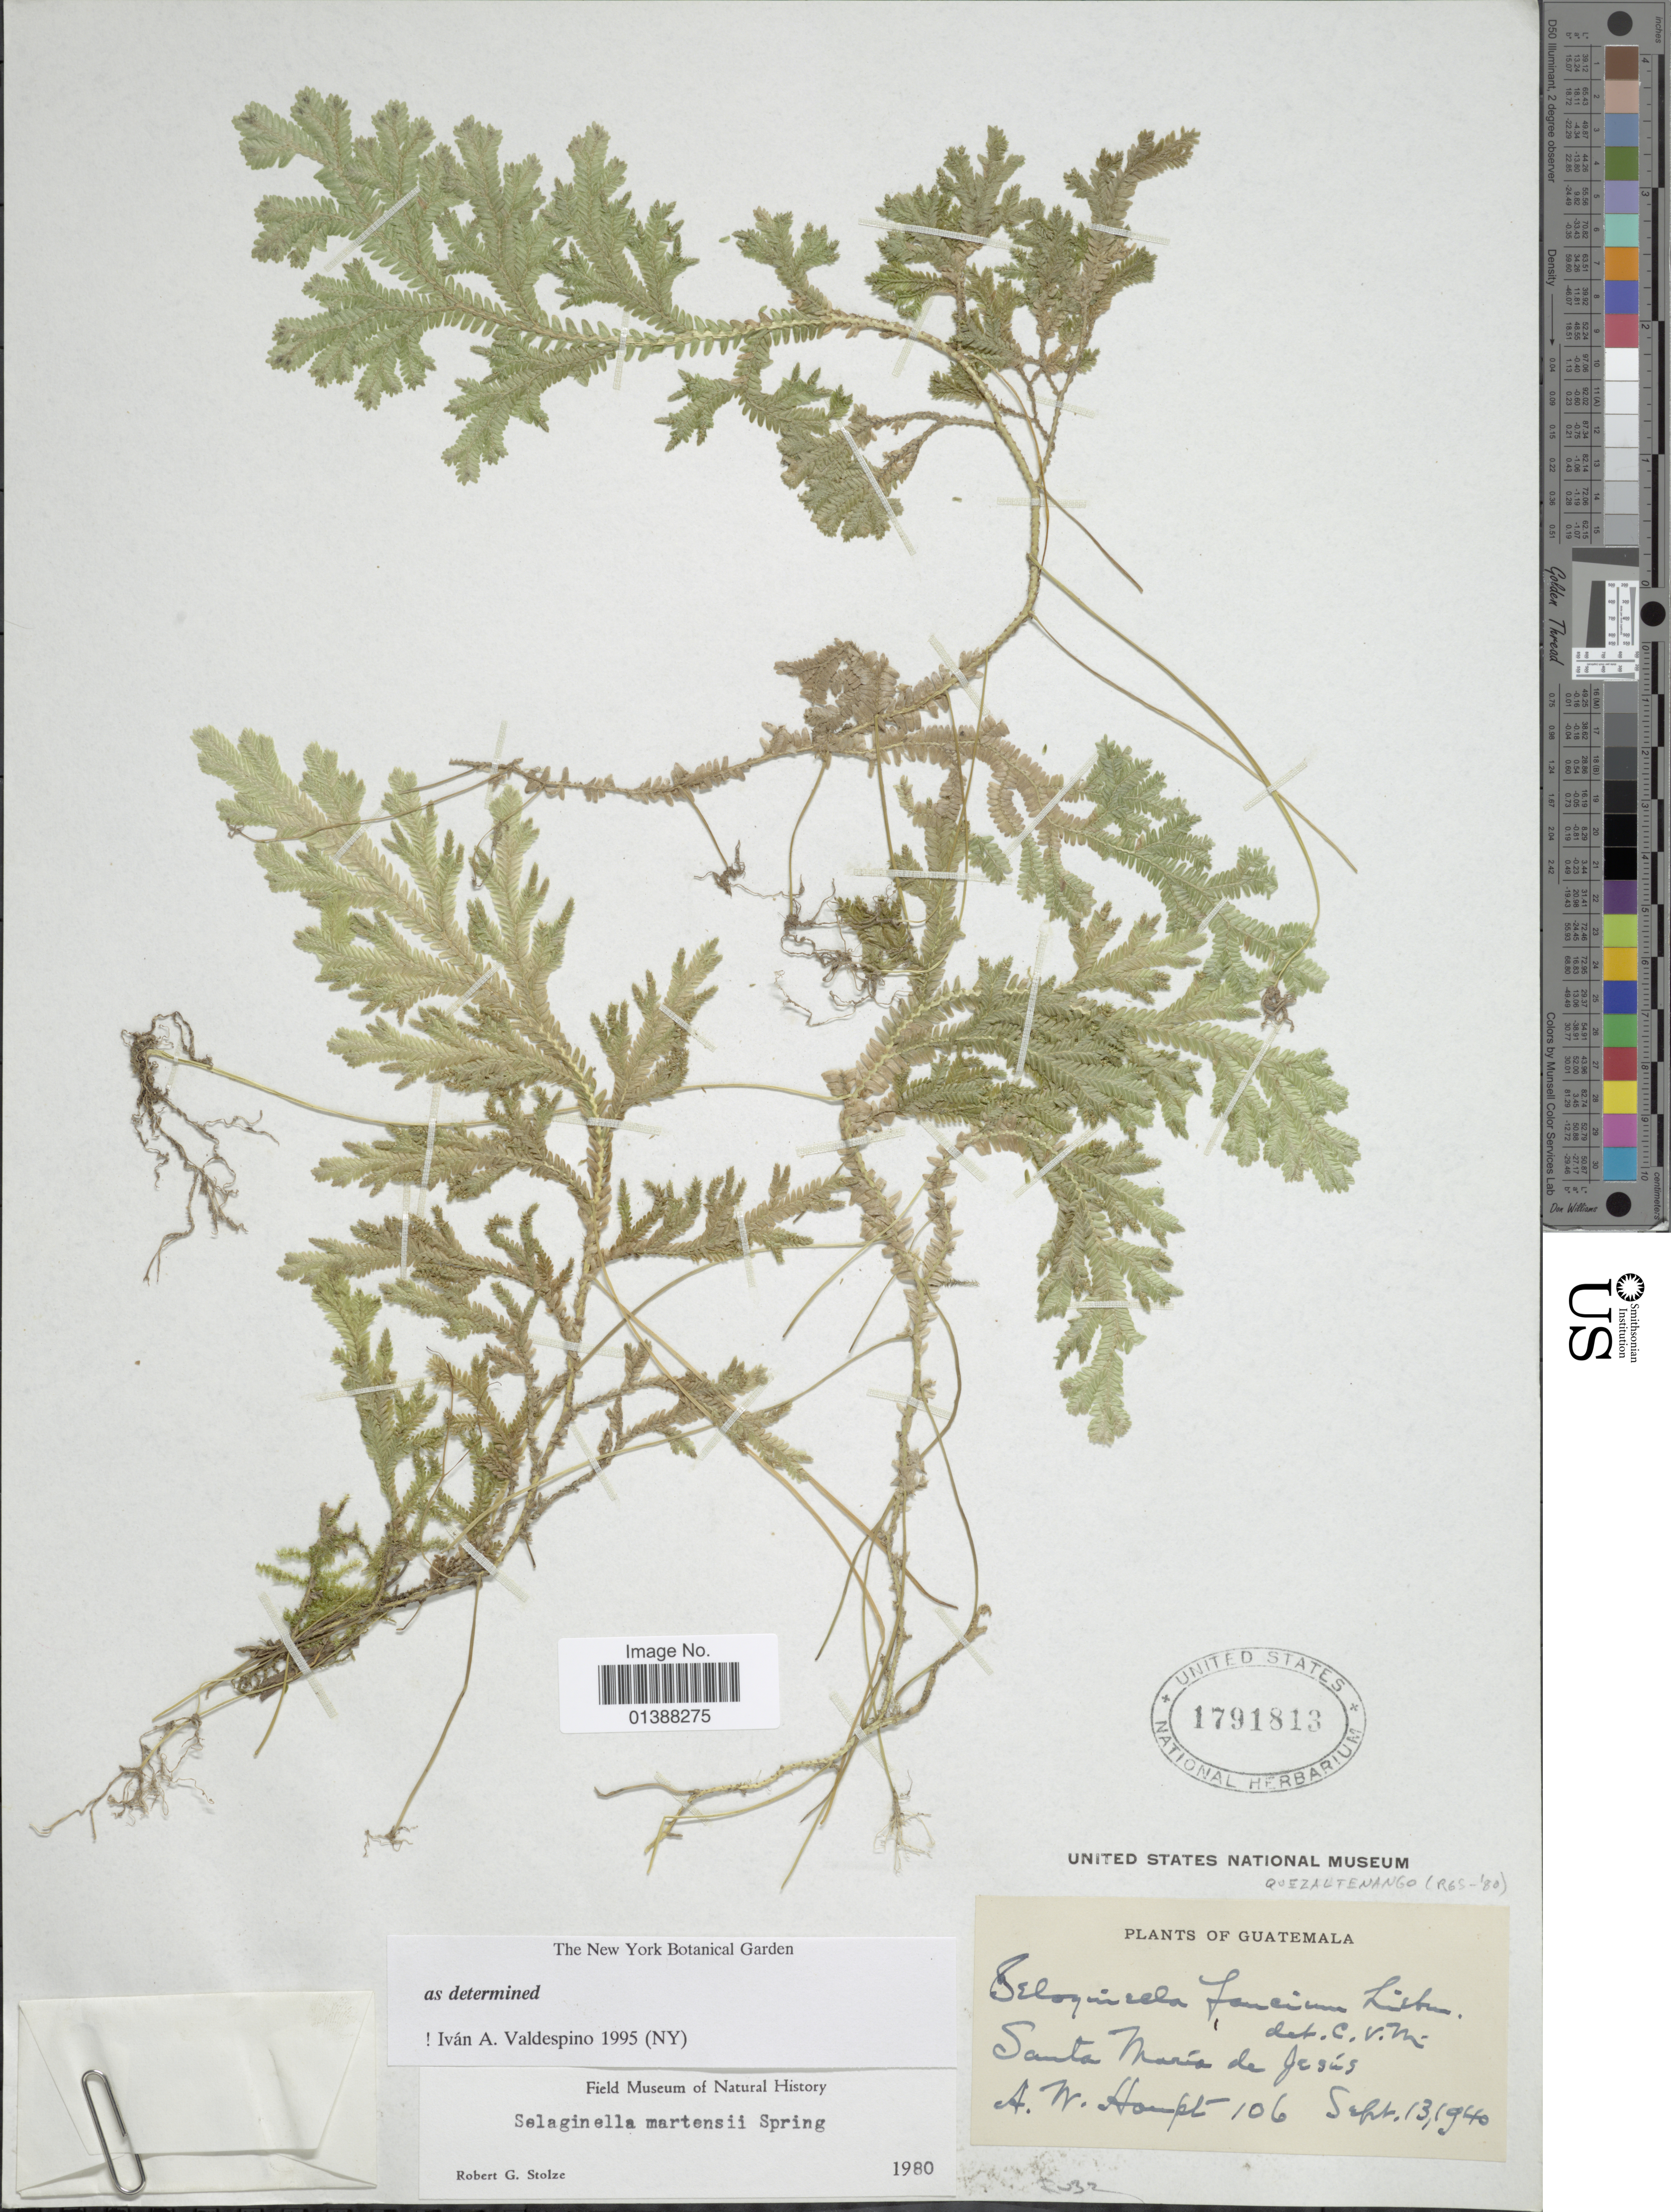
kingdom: Plantae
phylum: Tracheophyta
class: Lycopodiopsida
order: Selaginellales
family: Selaginellaceae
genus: Selaginella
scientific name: Selaginella martensii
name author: Spring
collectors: A. Haupt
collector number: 106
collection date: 1940-09-13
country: Guatemala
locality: Santa María de Jesús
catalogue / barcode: US 1791813